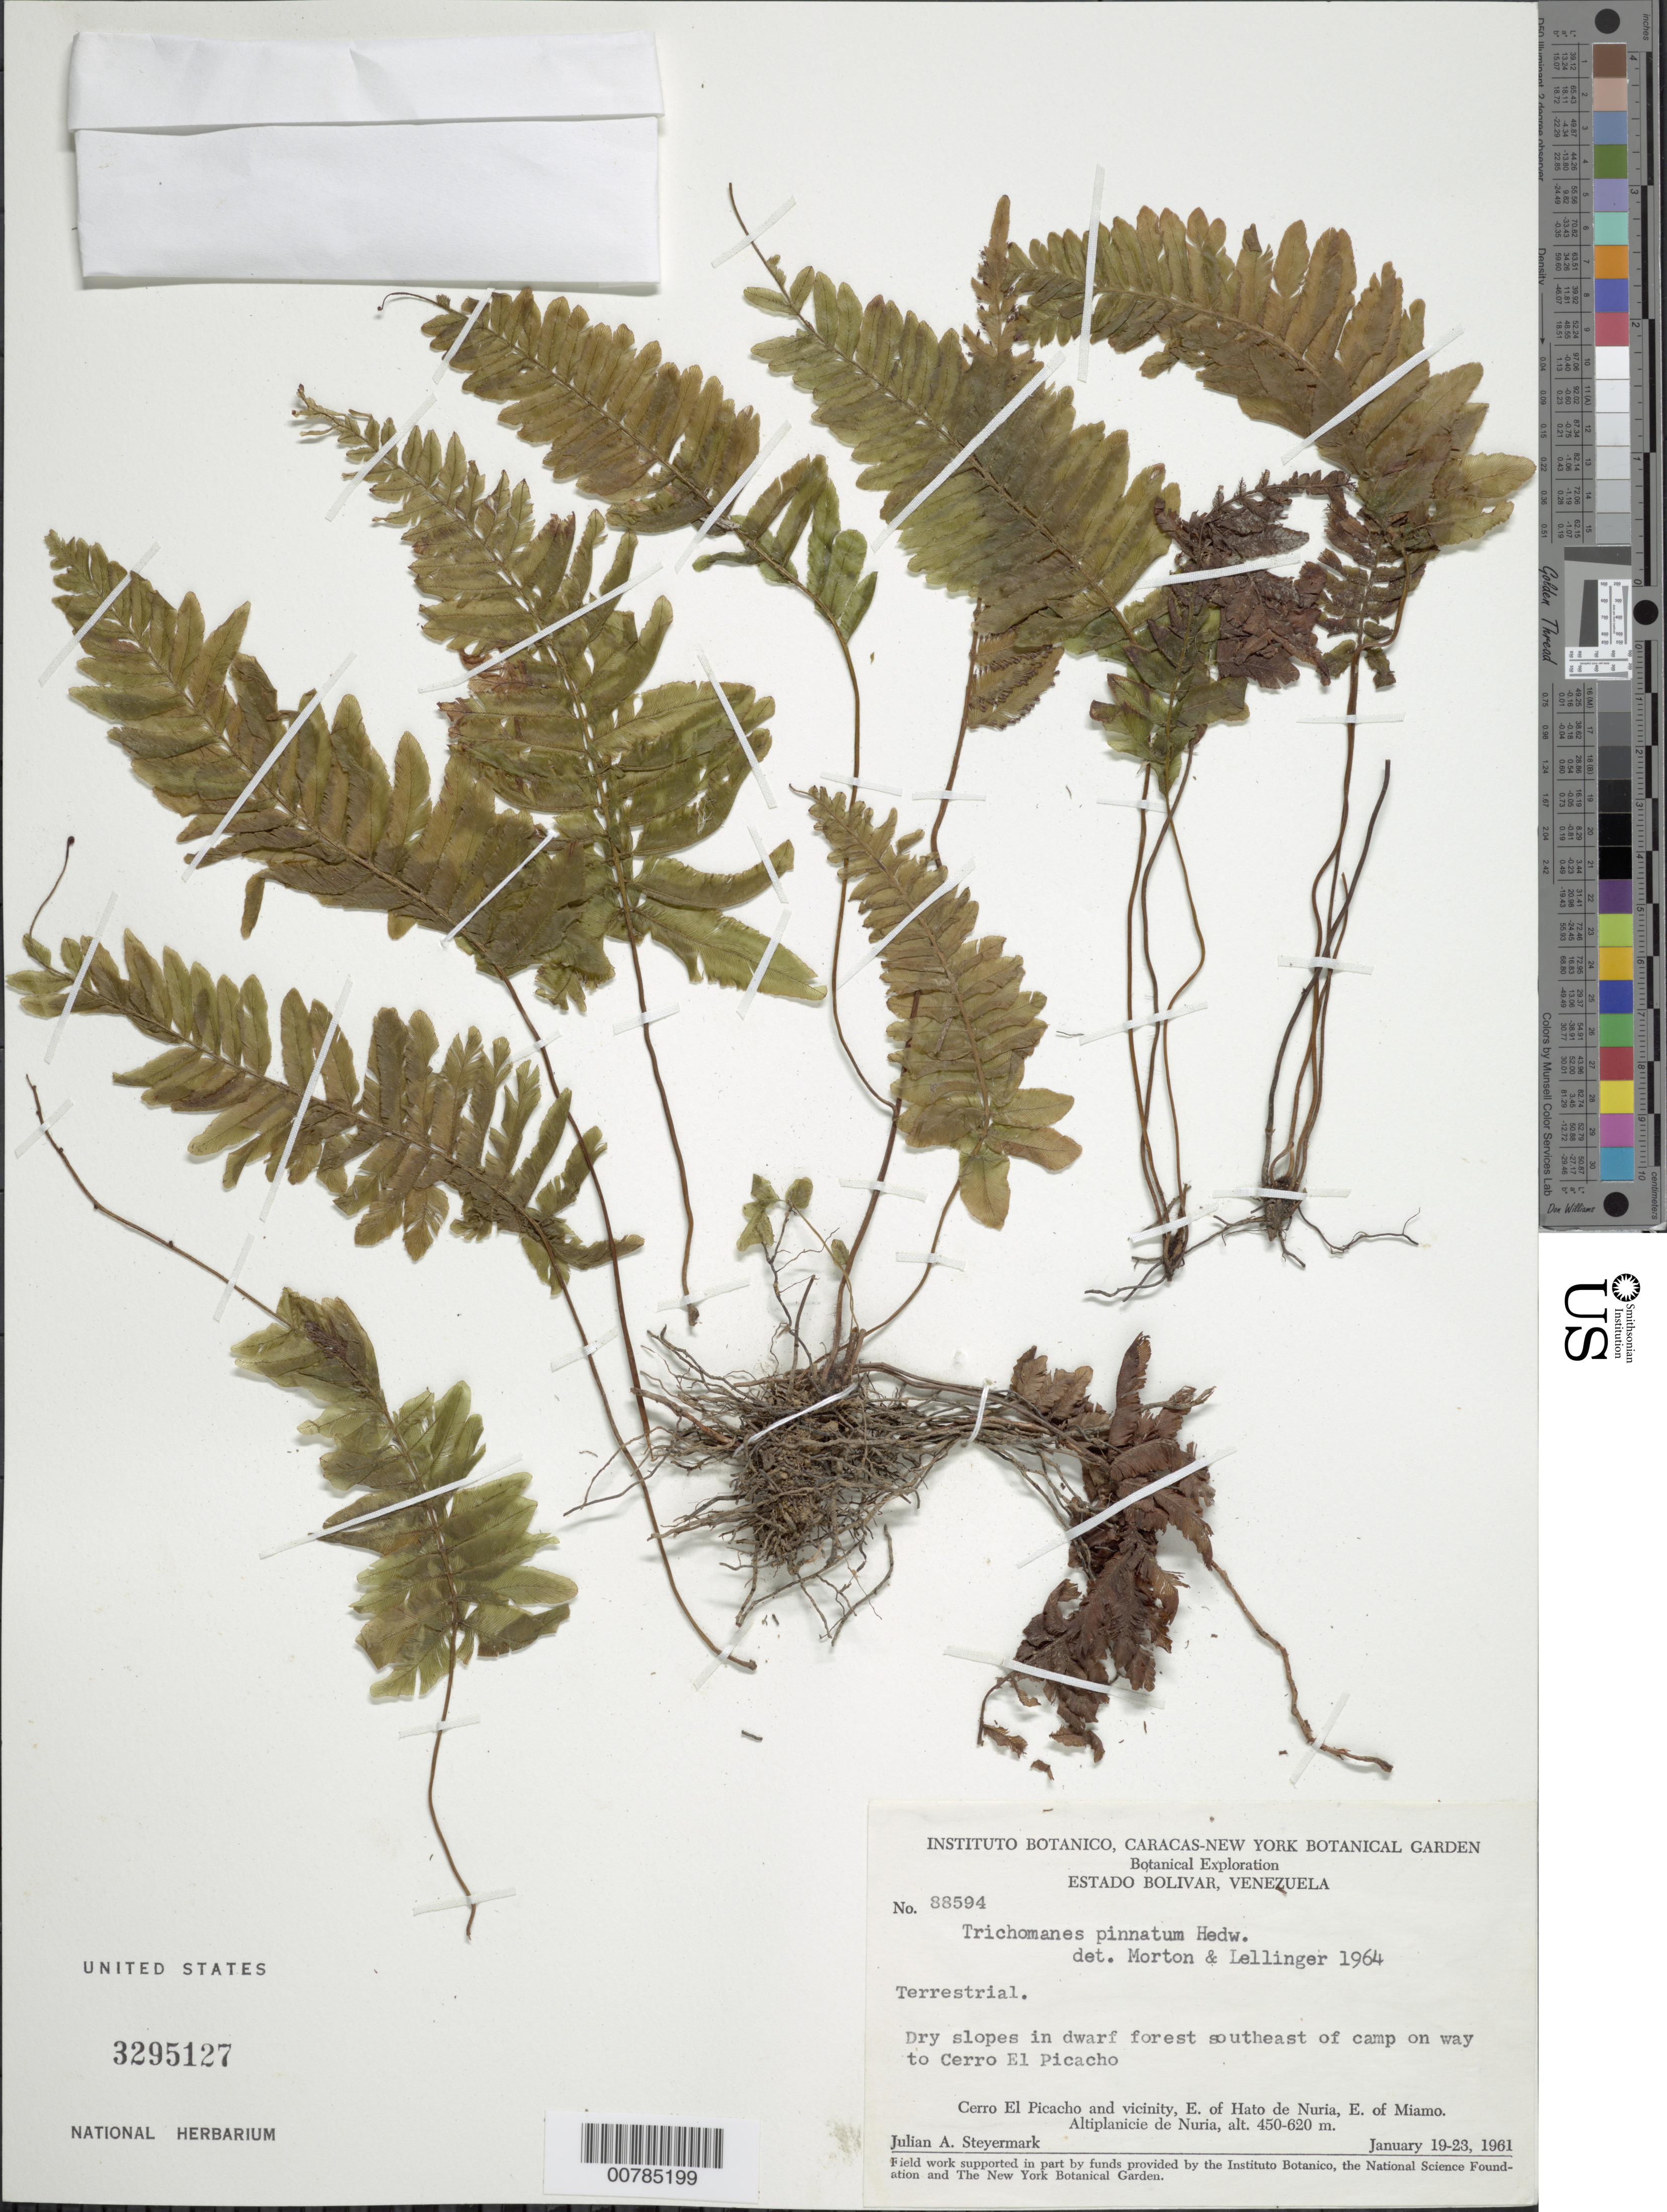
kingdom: Plantae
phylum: Tracheophyta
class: Polypodiopsida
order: Hymenophyllales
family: Hymenophyllaceae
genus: Trichomanes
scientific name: Trichomanes pinnatum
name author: Hedw.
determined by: Morton, C. V.; Lellinger, D. B.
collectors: J. Steyermark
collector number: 88594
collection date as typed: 19-Jan-61 to 23-Jan-61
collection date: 1961-01-19/1961-01-23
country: Venezuela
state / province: Bolívar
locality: Cerro El Picacho and vicinity, E of Hato de Nuria, E of Miamo, Altiplanicie de Nuria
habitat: Dry slopes in dwarf forest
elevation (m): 450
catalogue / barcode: US 3295127